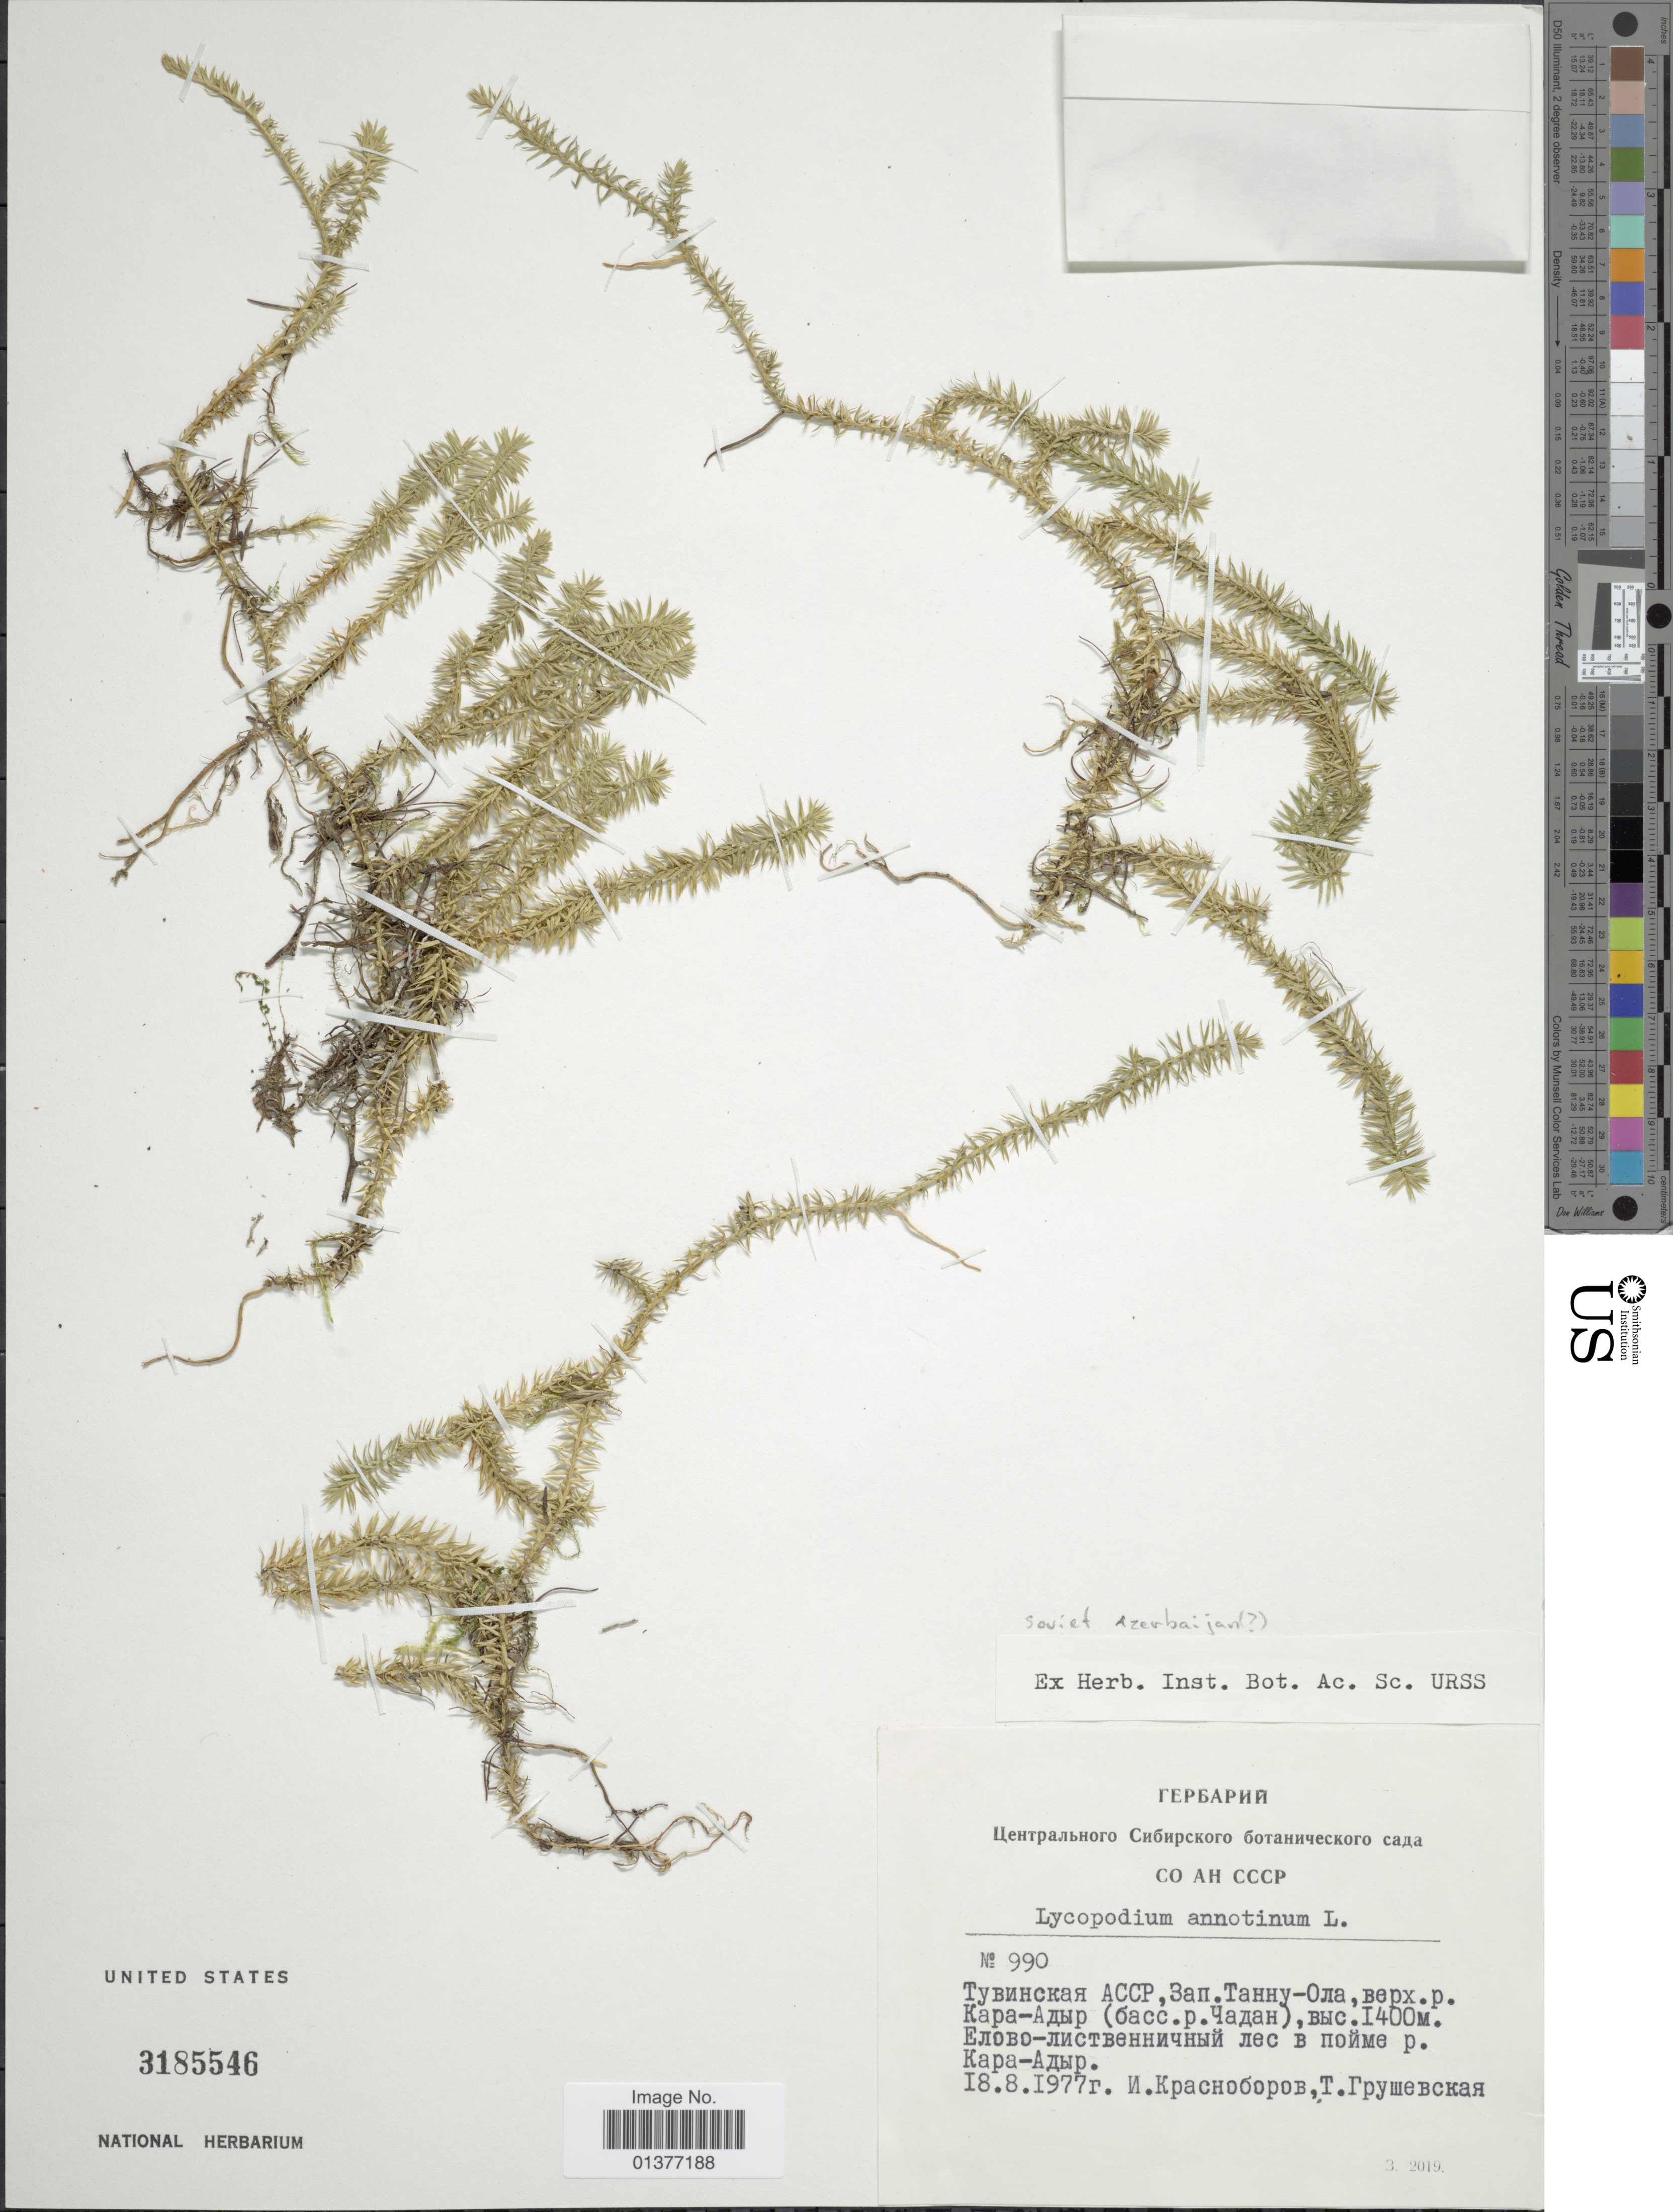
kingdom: Plantae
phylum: Tracheophyta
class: Lycopodiopsida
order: Lycopodiales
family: Lycopodiaceae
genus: Spinulum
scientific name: Spinulum annotinum subsp. annotinum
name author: (L.) A. Haines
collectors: I. Krasnoborov & T. Grushevskaya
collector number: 990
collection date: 1977-08-18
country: Russian Federation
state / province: Tuva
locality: Western Tannu-Ola, river Kara-Adyr (basin of river Chadan)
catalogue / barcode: US 3185546